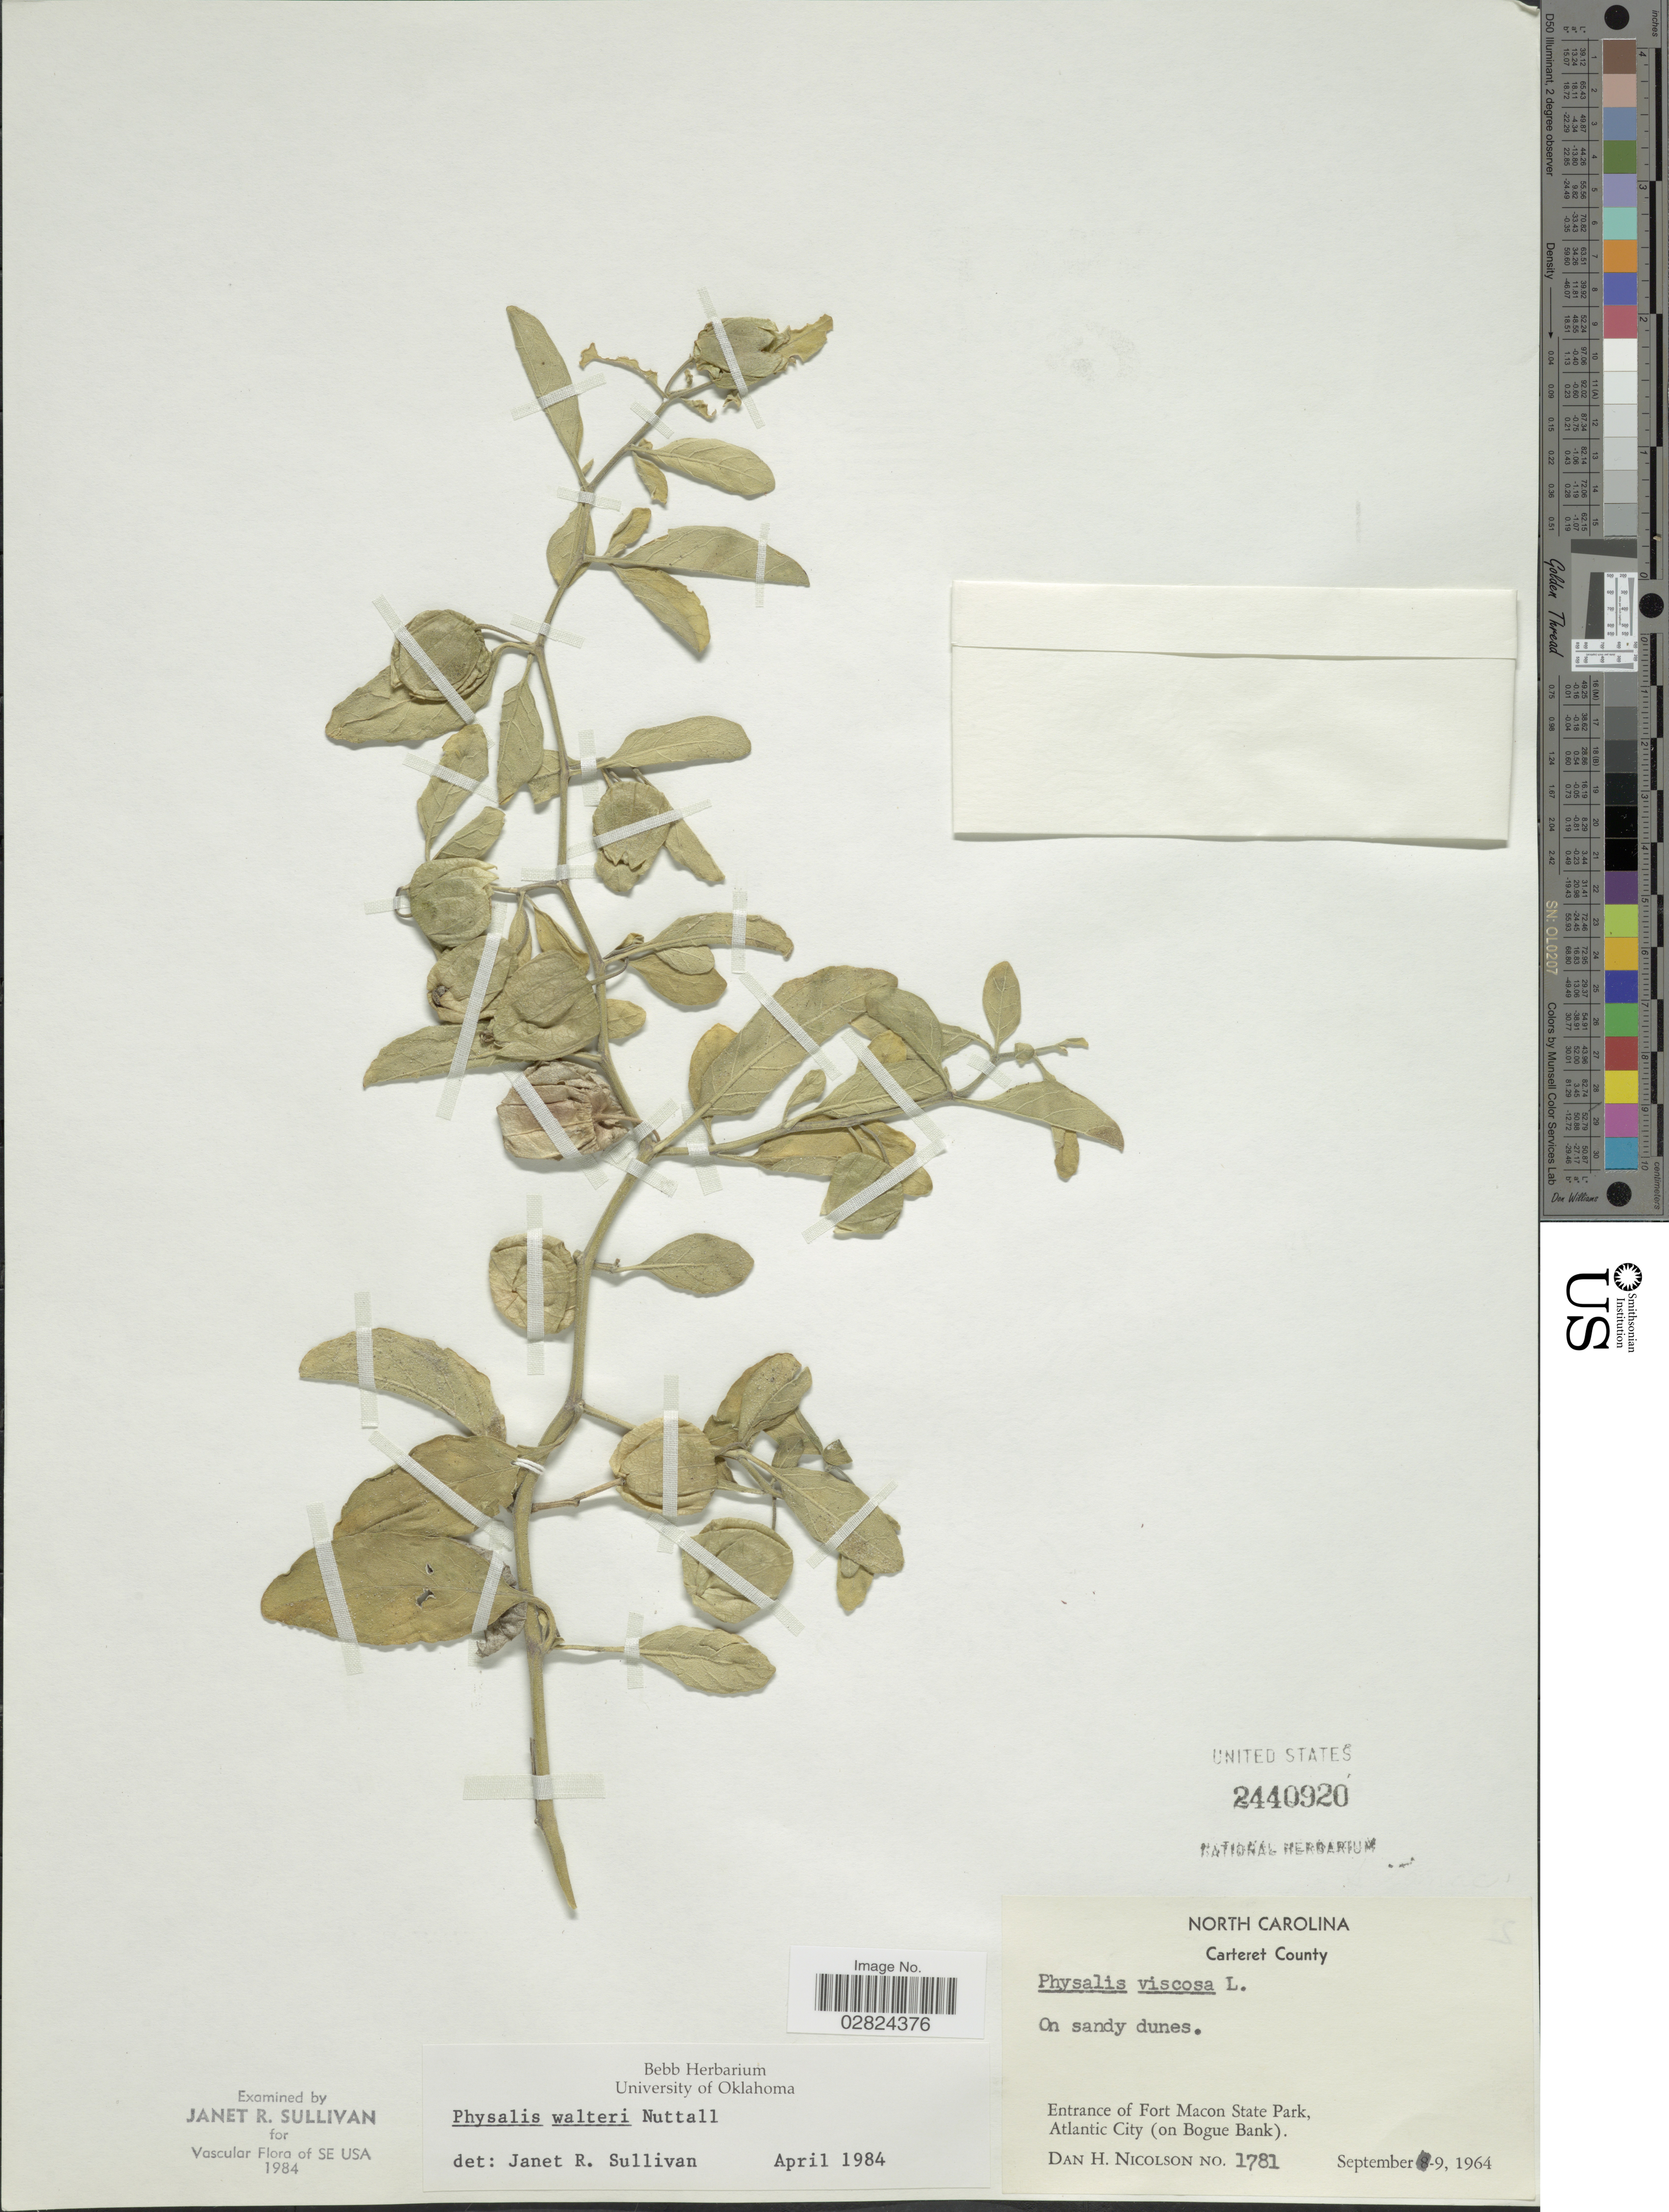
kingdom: Plantae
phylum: Tracheophyta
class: Magnoliopsida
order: Solanales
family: Solanaceae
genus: Physalis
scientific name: Physalis walteri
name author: Nutt.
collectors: D. Nicholson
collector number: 1781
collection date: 1964-09-09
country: United States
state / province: North Carolina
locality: Carteret County, Entrance of Fort Macon State Park, Atlantic City (on Bogue Bank).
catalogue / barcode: US 2440920